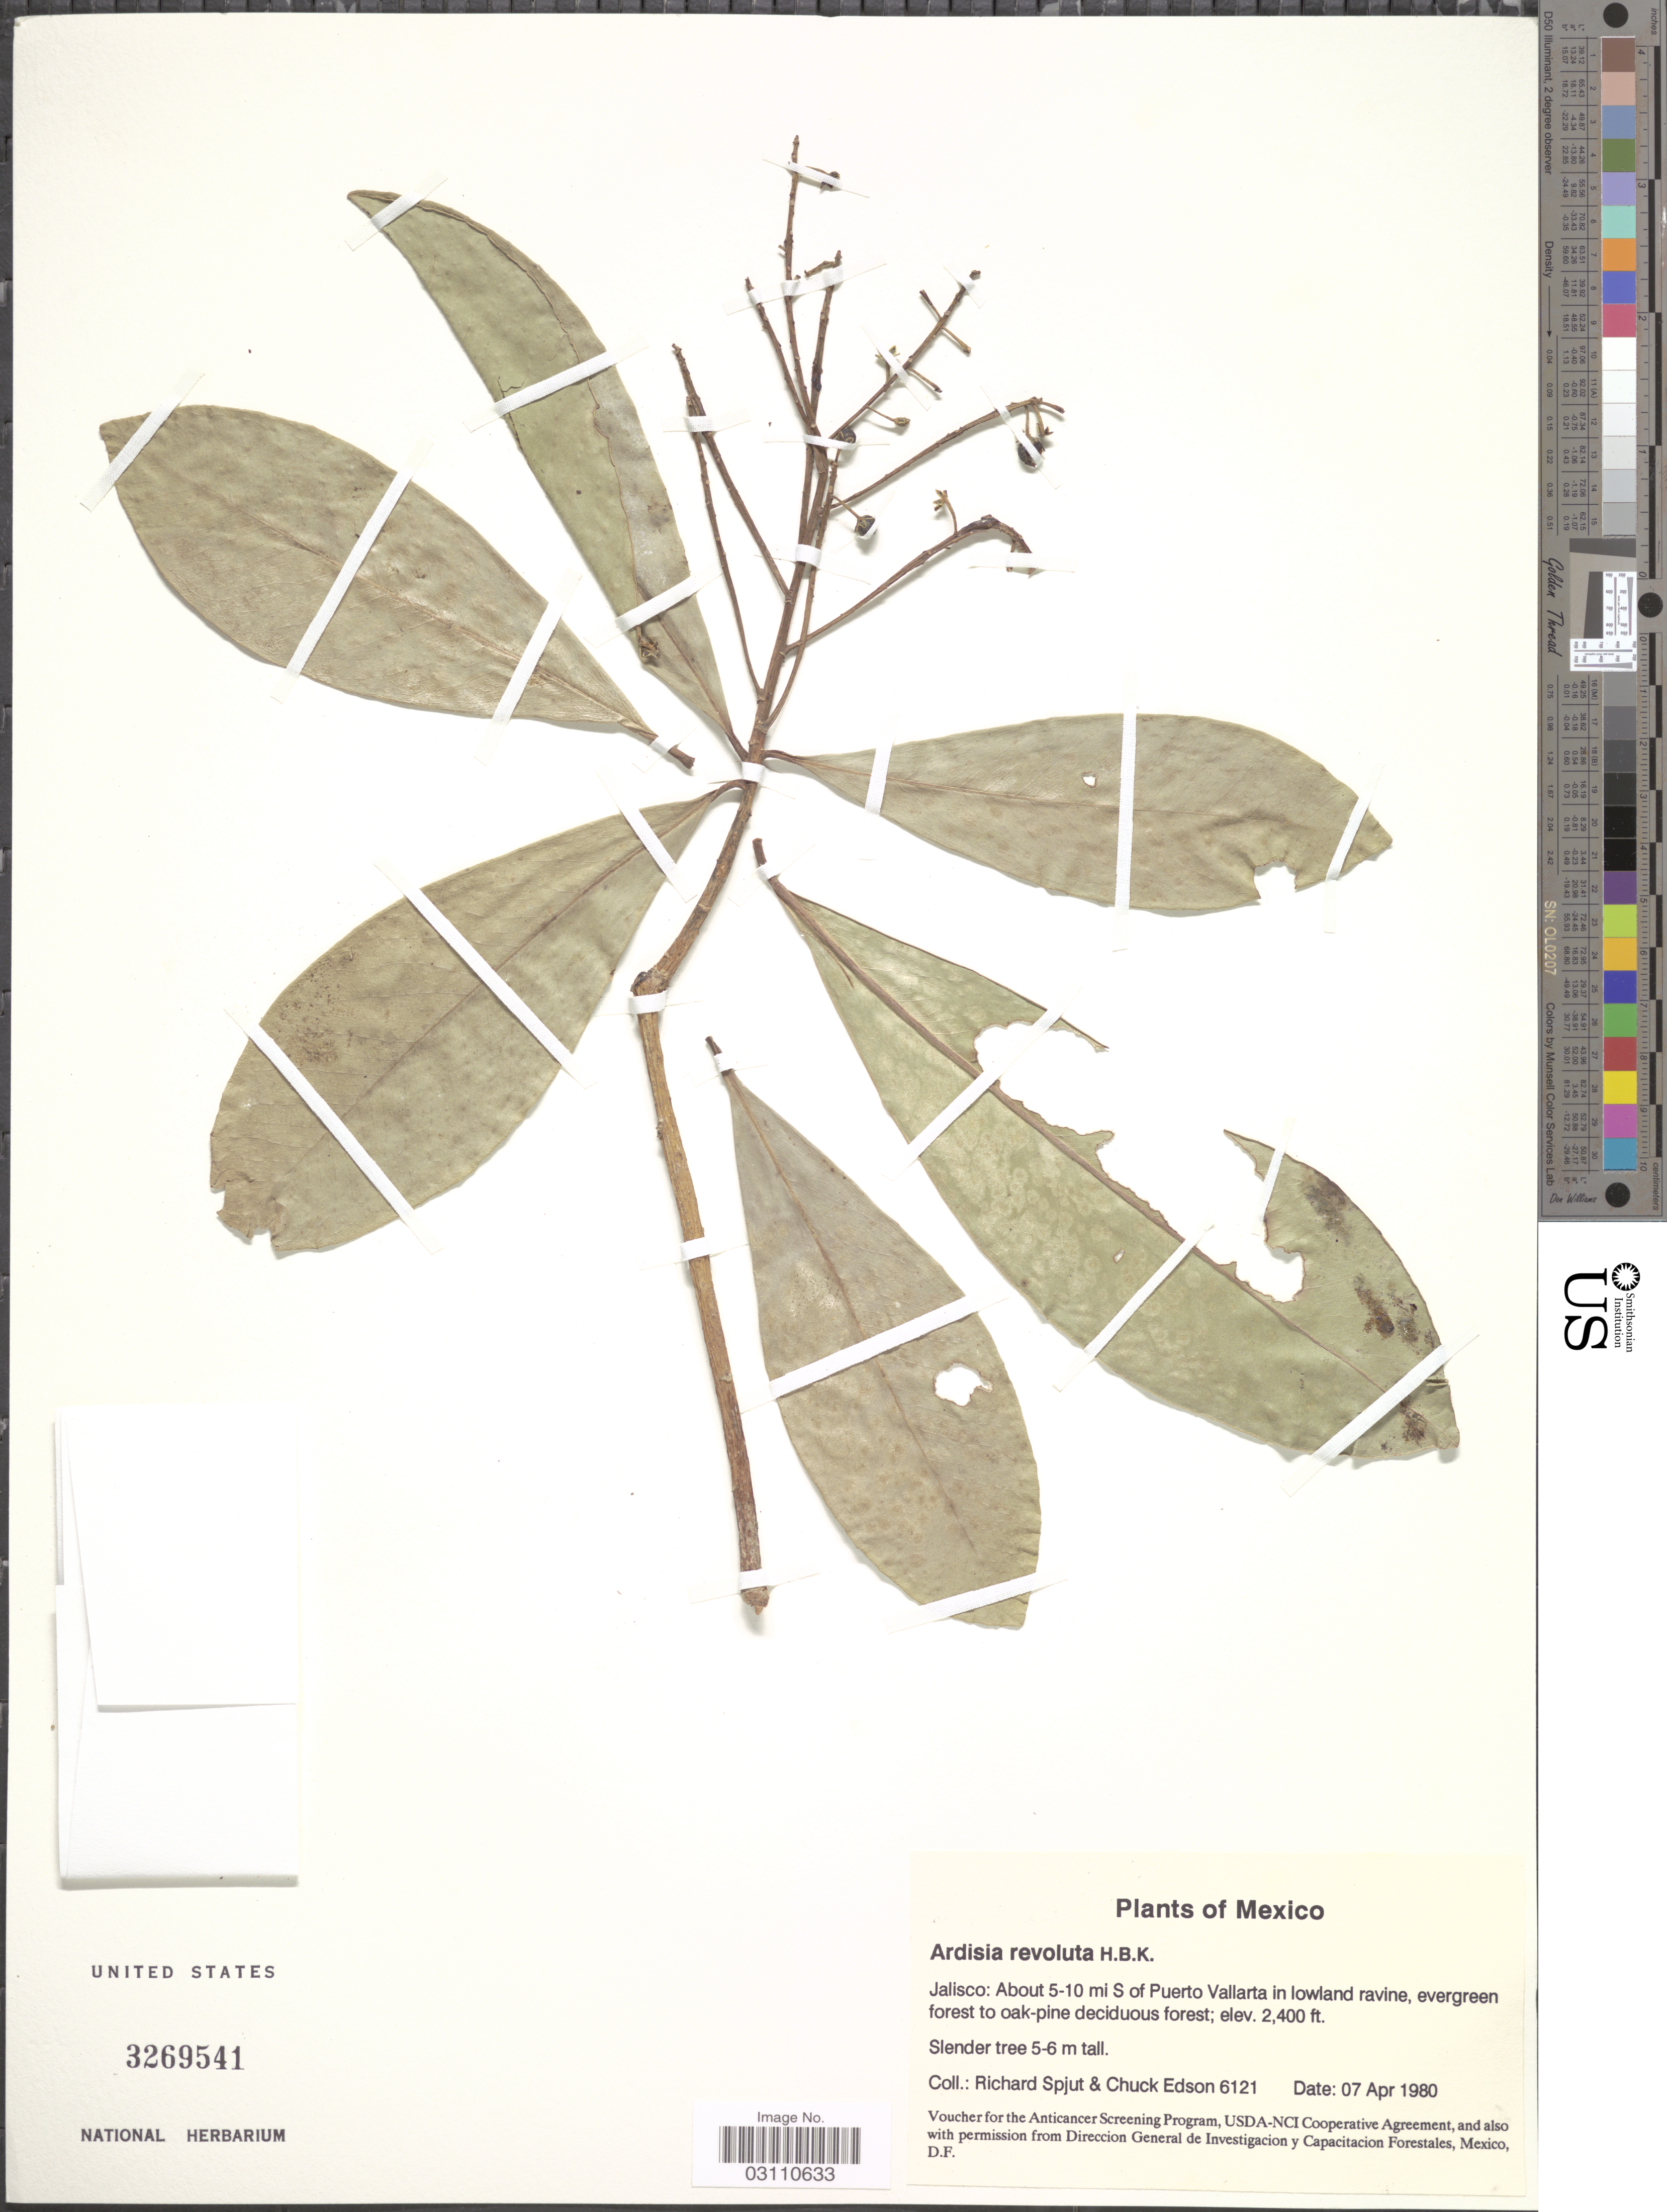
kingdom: Plantae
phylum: Tracheophyta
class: Magnoliopsida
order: Ericales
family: Primulaceae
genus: Ardisia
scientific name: Ardisia revoluta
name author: Kunth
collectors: R. Spjut & C. Edson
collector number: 6121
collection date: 1980-04-07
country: Mexico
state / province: Jalisco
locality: About 5-10 mi S of Puerto Vallarta in lowland ravine.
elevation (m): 732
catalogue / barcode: US 3269541